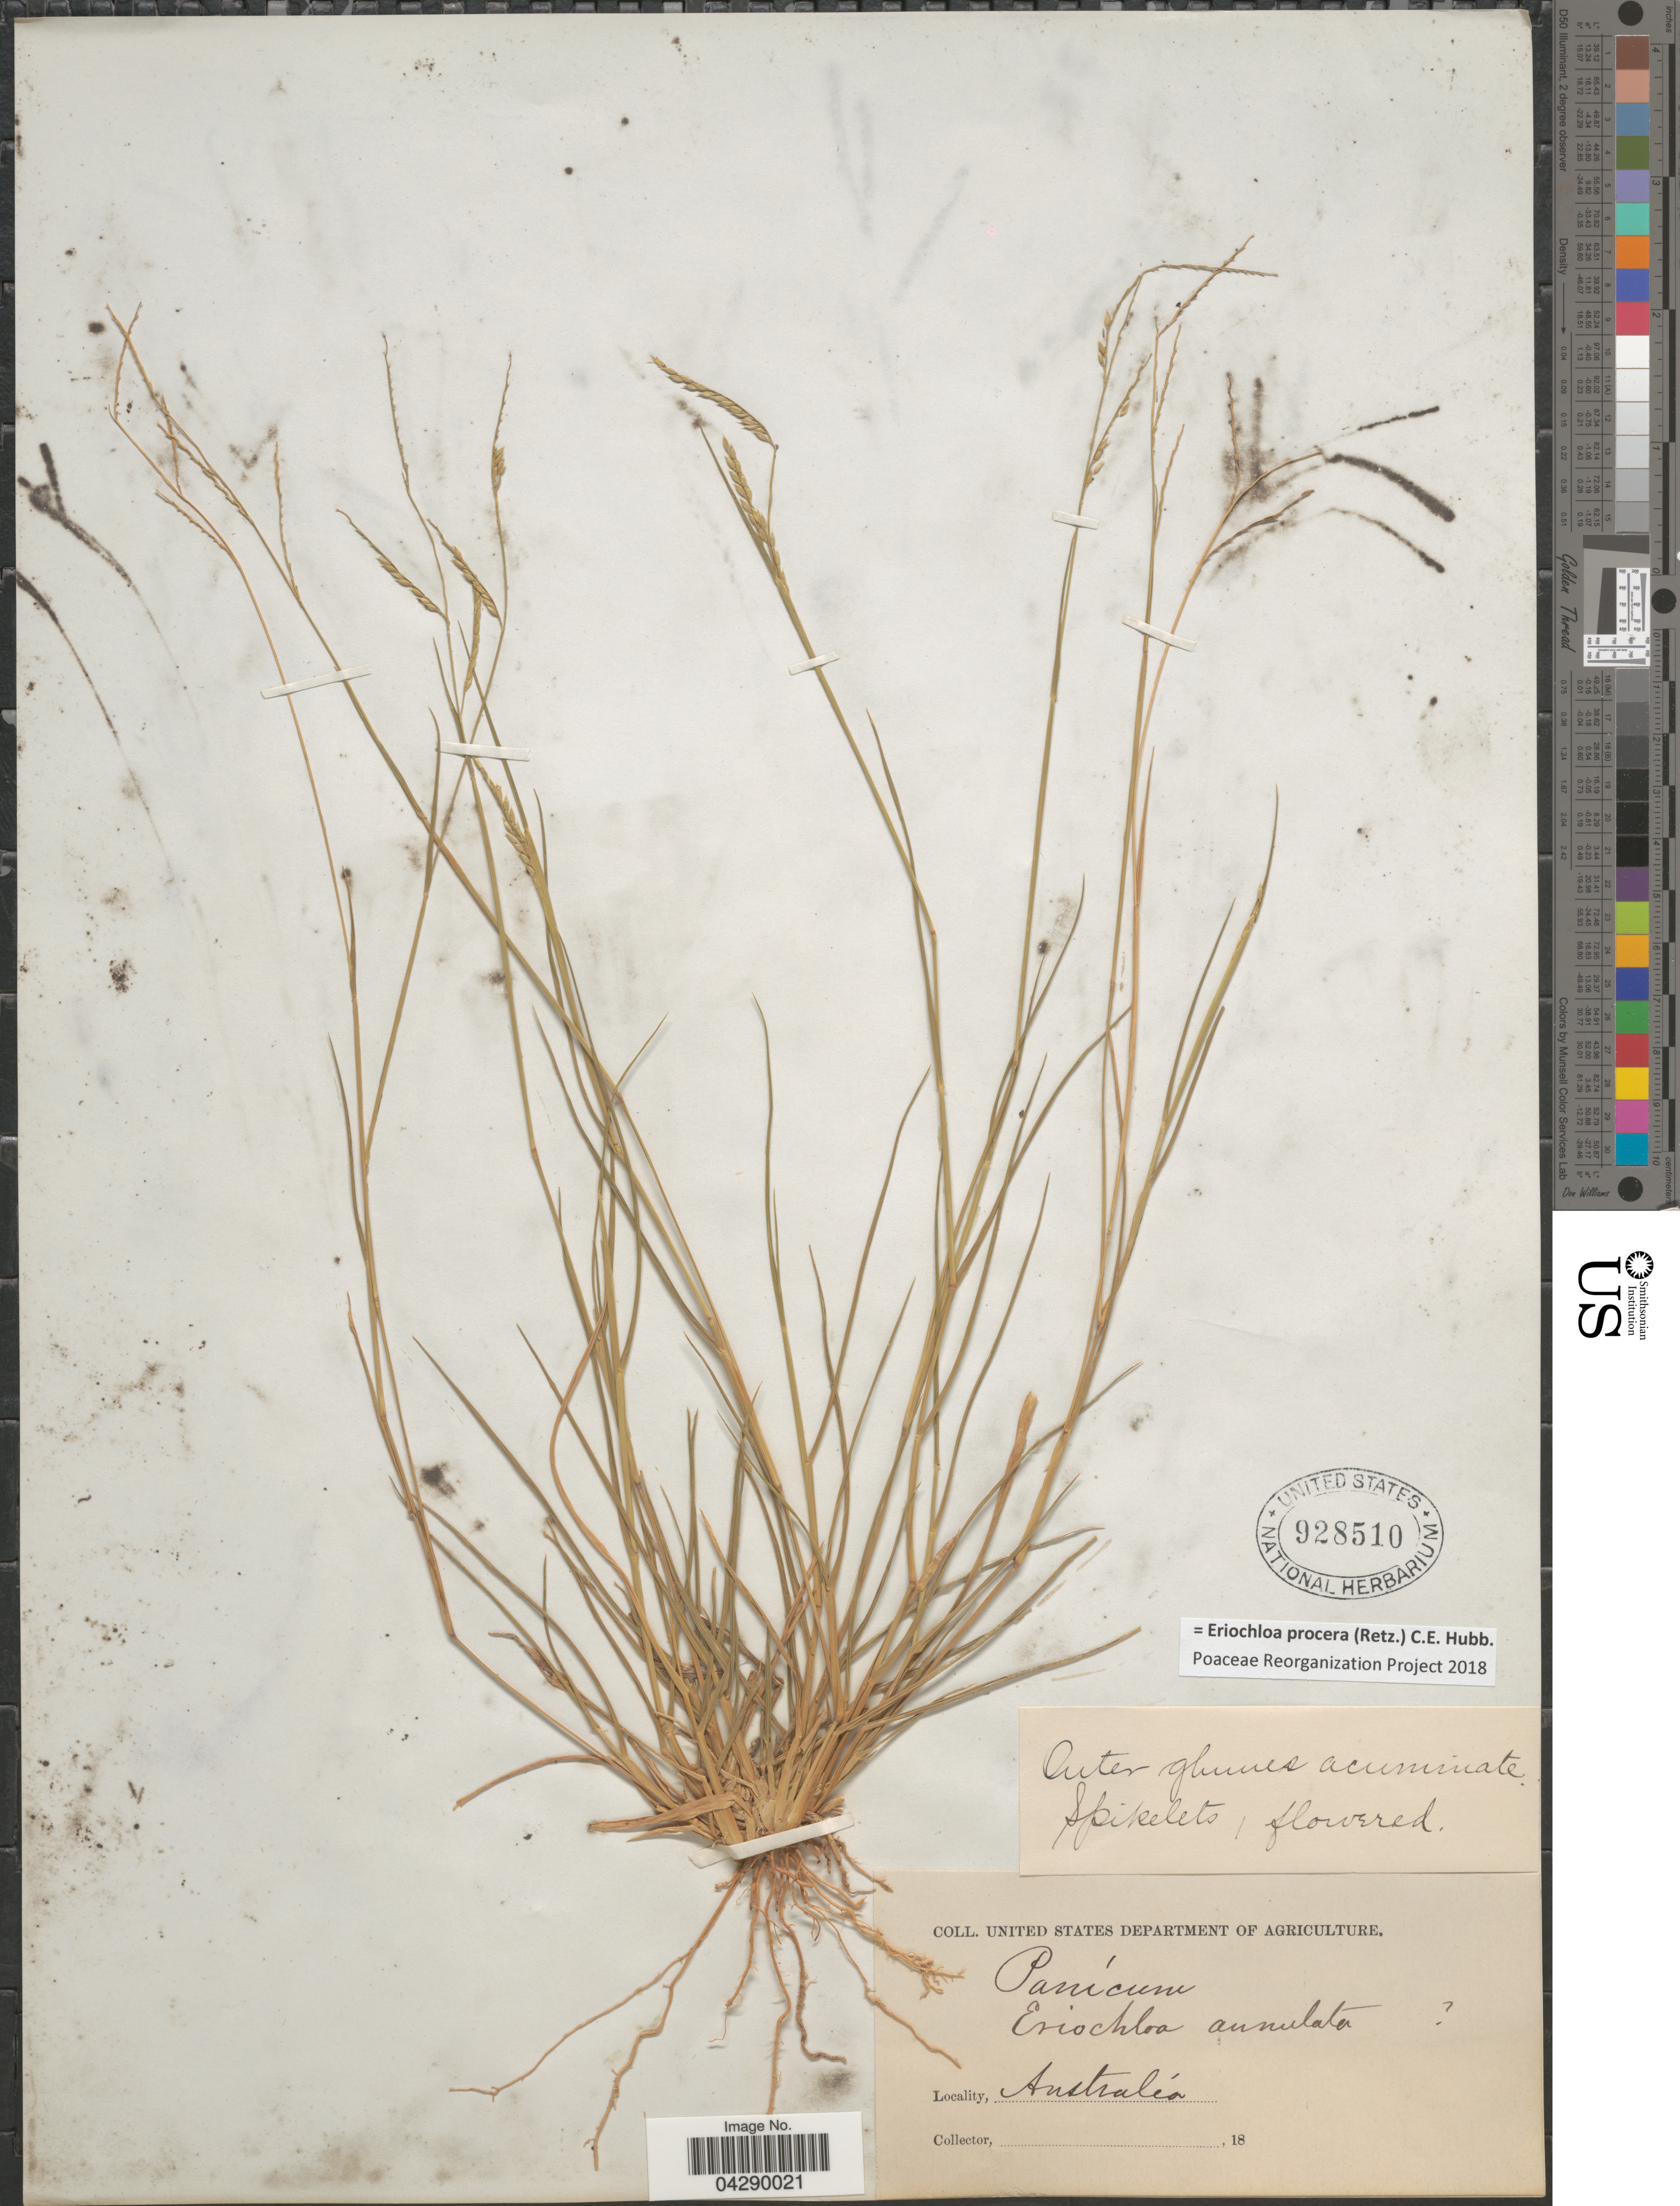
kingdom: Plantae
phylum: Tracheophyta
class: Liliopsida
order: Poales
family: Poaceae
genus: Eriochloa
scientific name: Eriochloa procera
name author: (Retz.) C.E. Hubb.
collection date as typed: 18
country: Australia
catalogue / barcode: US 928510